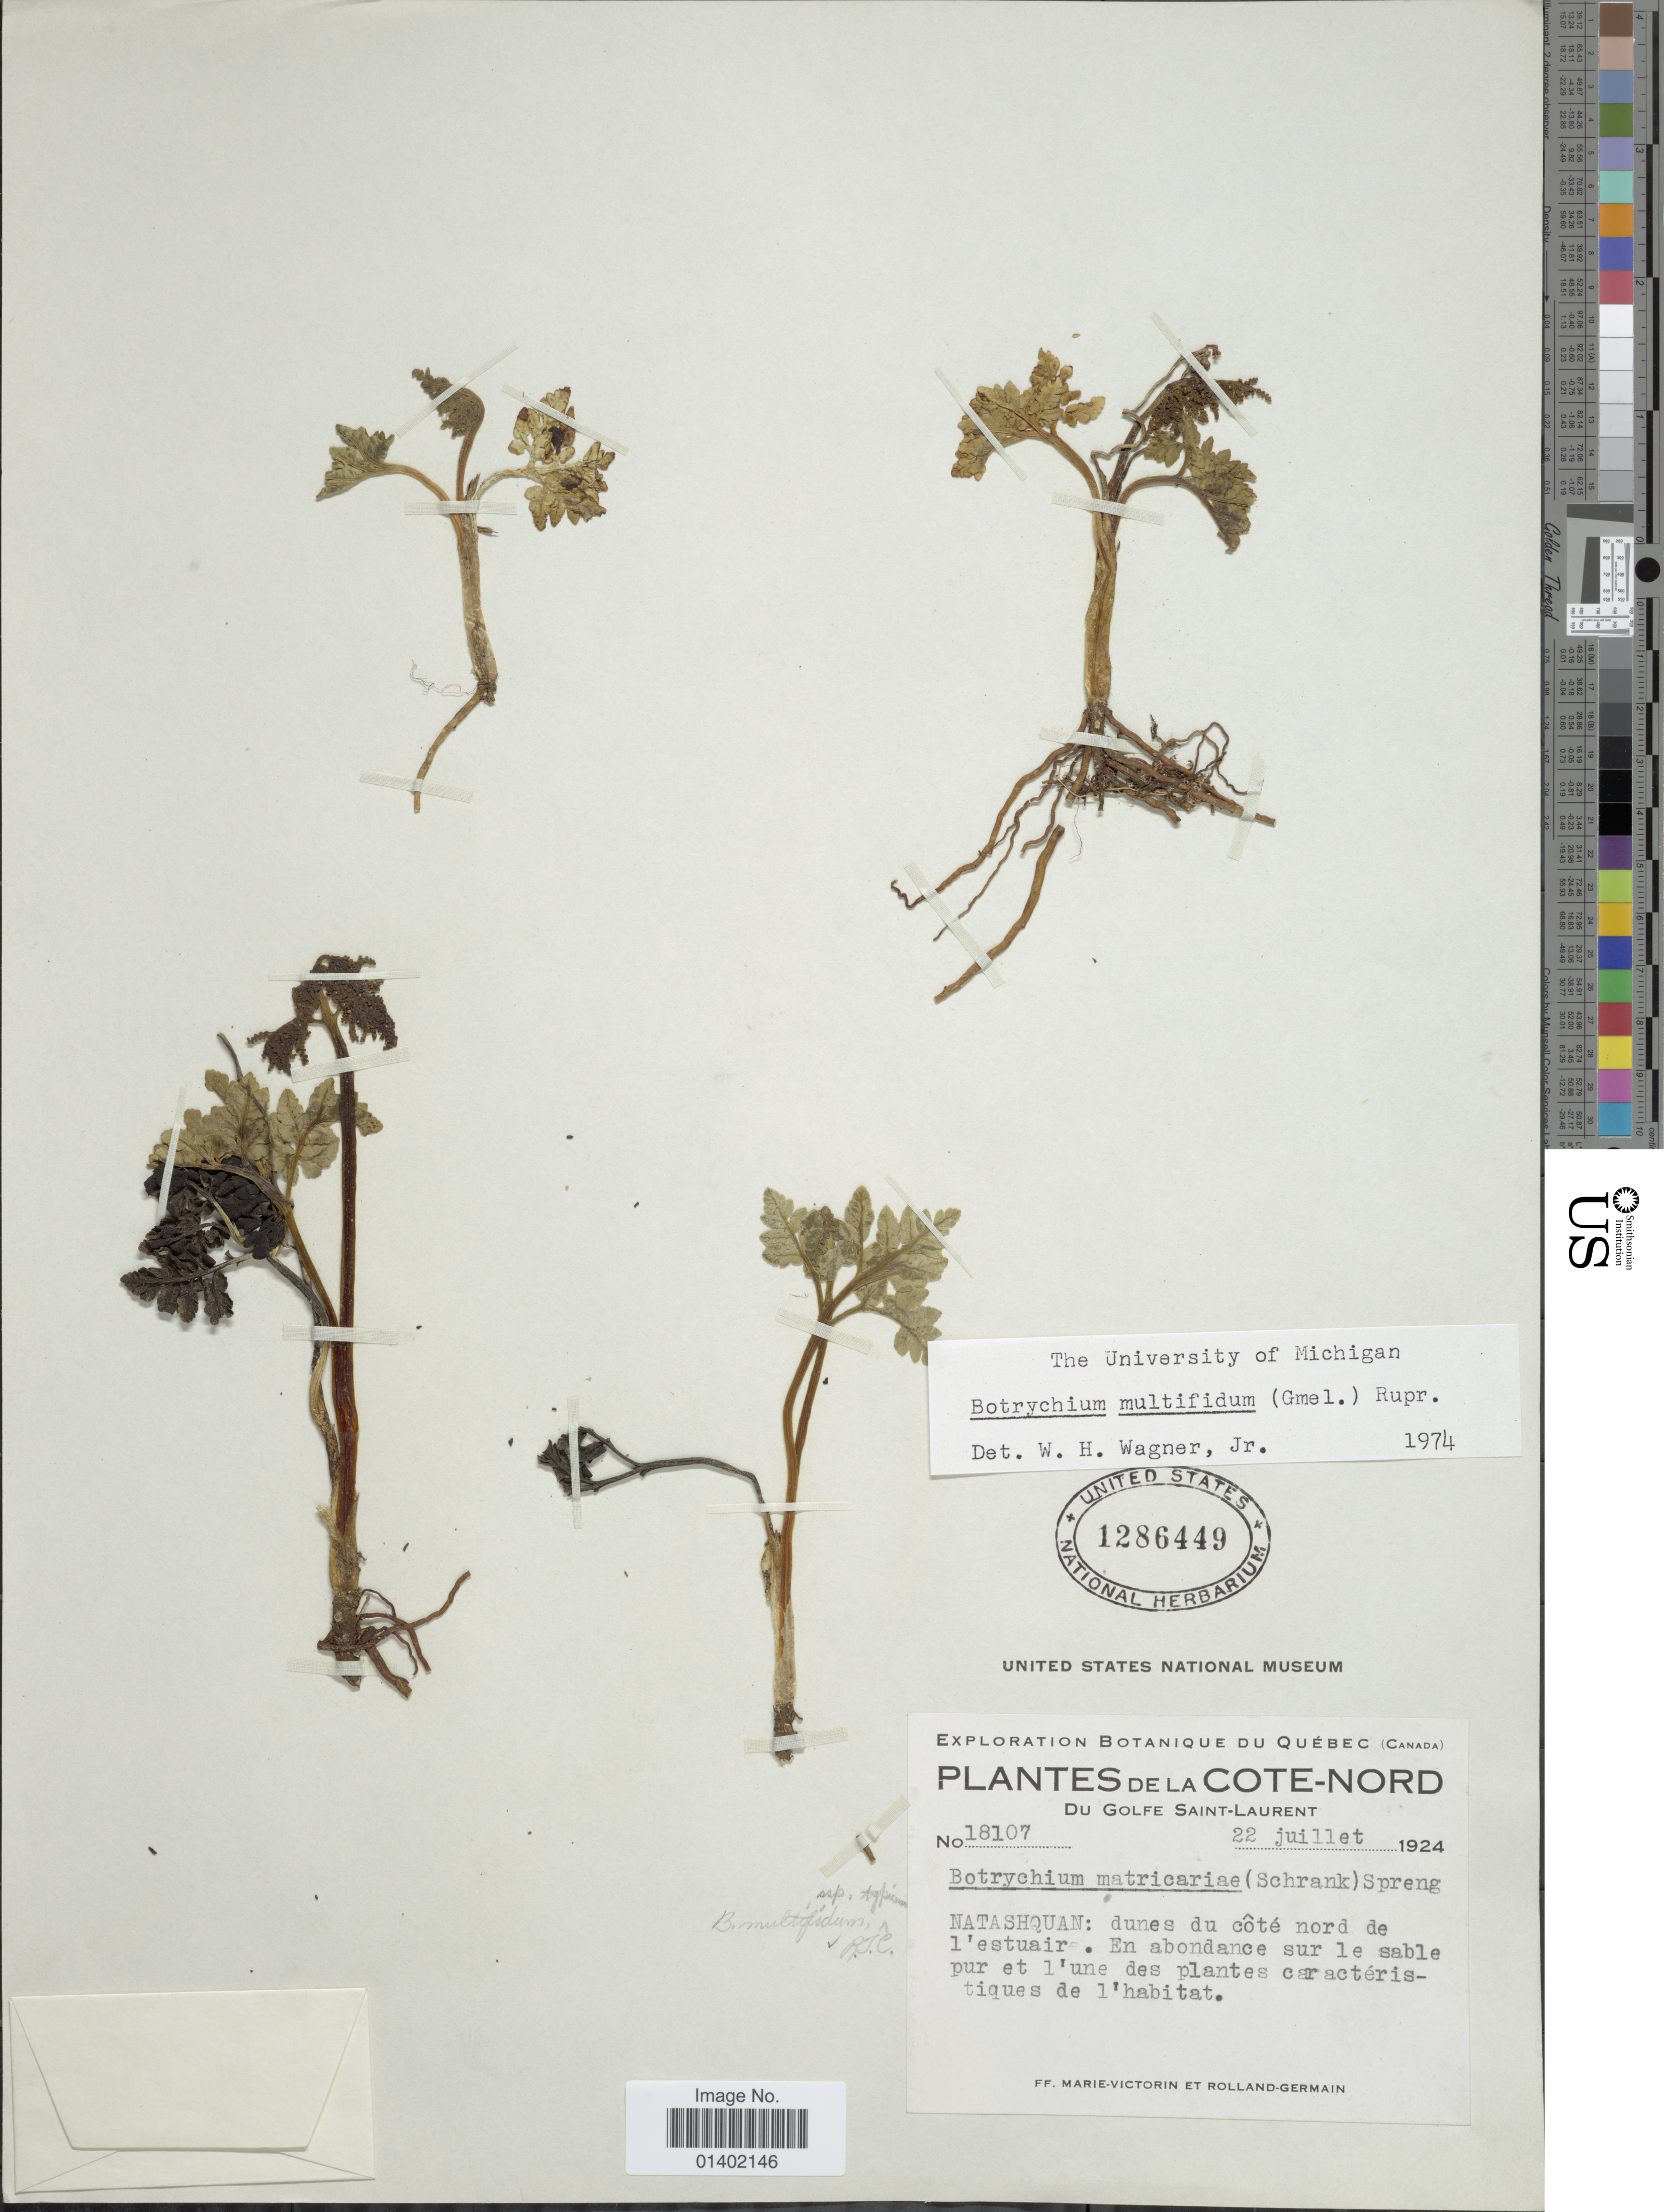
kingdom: Plantae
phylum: Tracheophyta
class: Polypodiopsida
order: Ophioglossales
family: Ophioglossaceae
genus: Botrychium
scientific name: Botrychium multifidum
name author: (J.F. Gmel.) Rupr.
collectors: Fr. Marie-Victorin & Rolland-Germain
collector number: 18107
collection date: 1924-07-22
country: Canada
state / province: Quebec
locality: Plantes de La Cote- Nord, Du Golfe Saint- Laurent, Natashquan: dunes du cote nord de léstuair. En abondance sur le sable pur et lúne des plantes caracteristiques de l'habitat.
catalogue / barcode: US 1286449